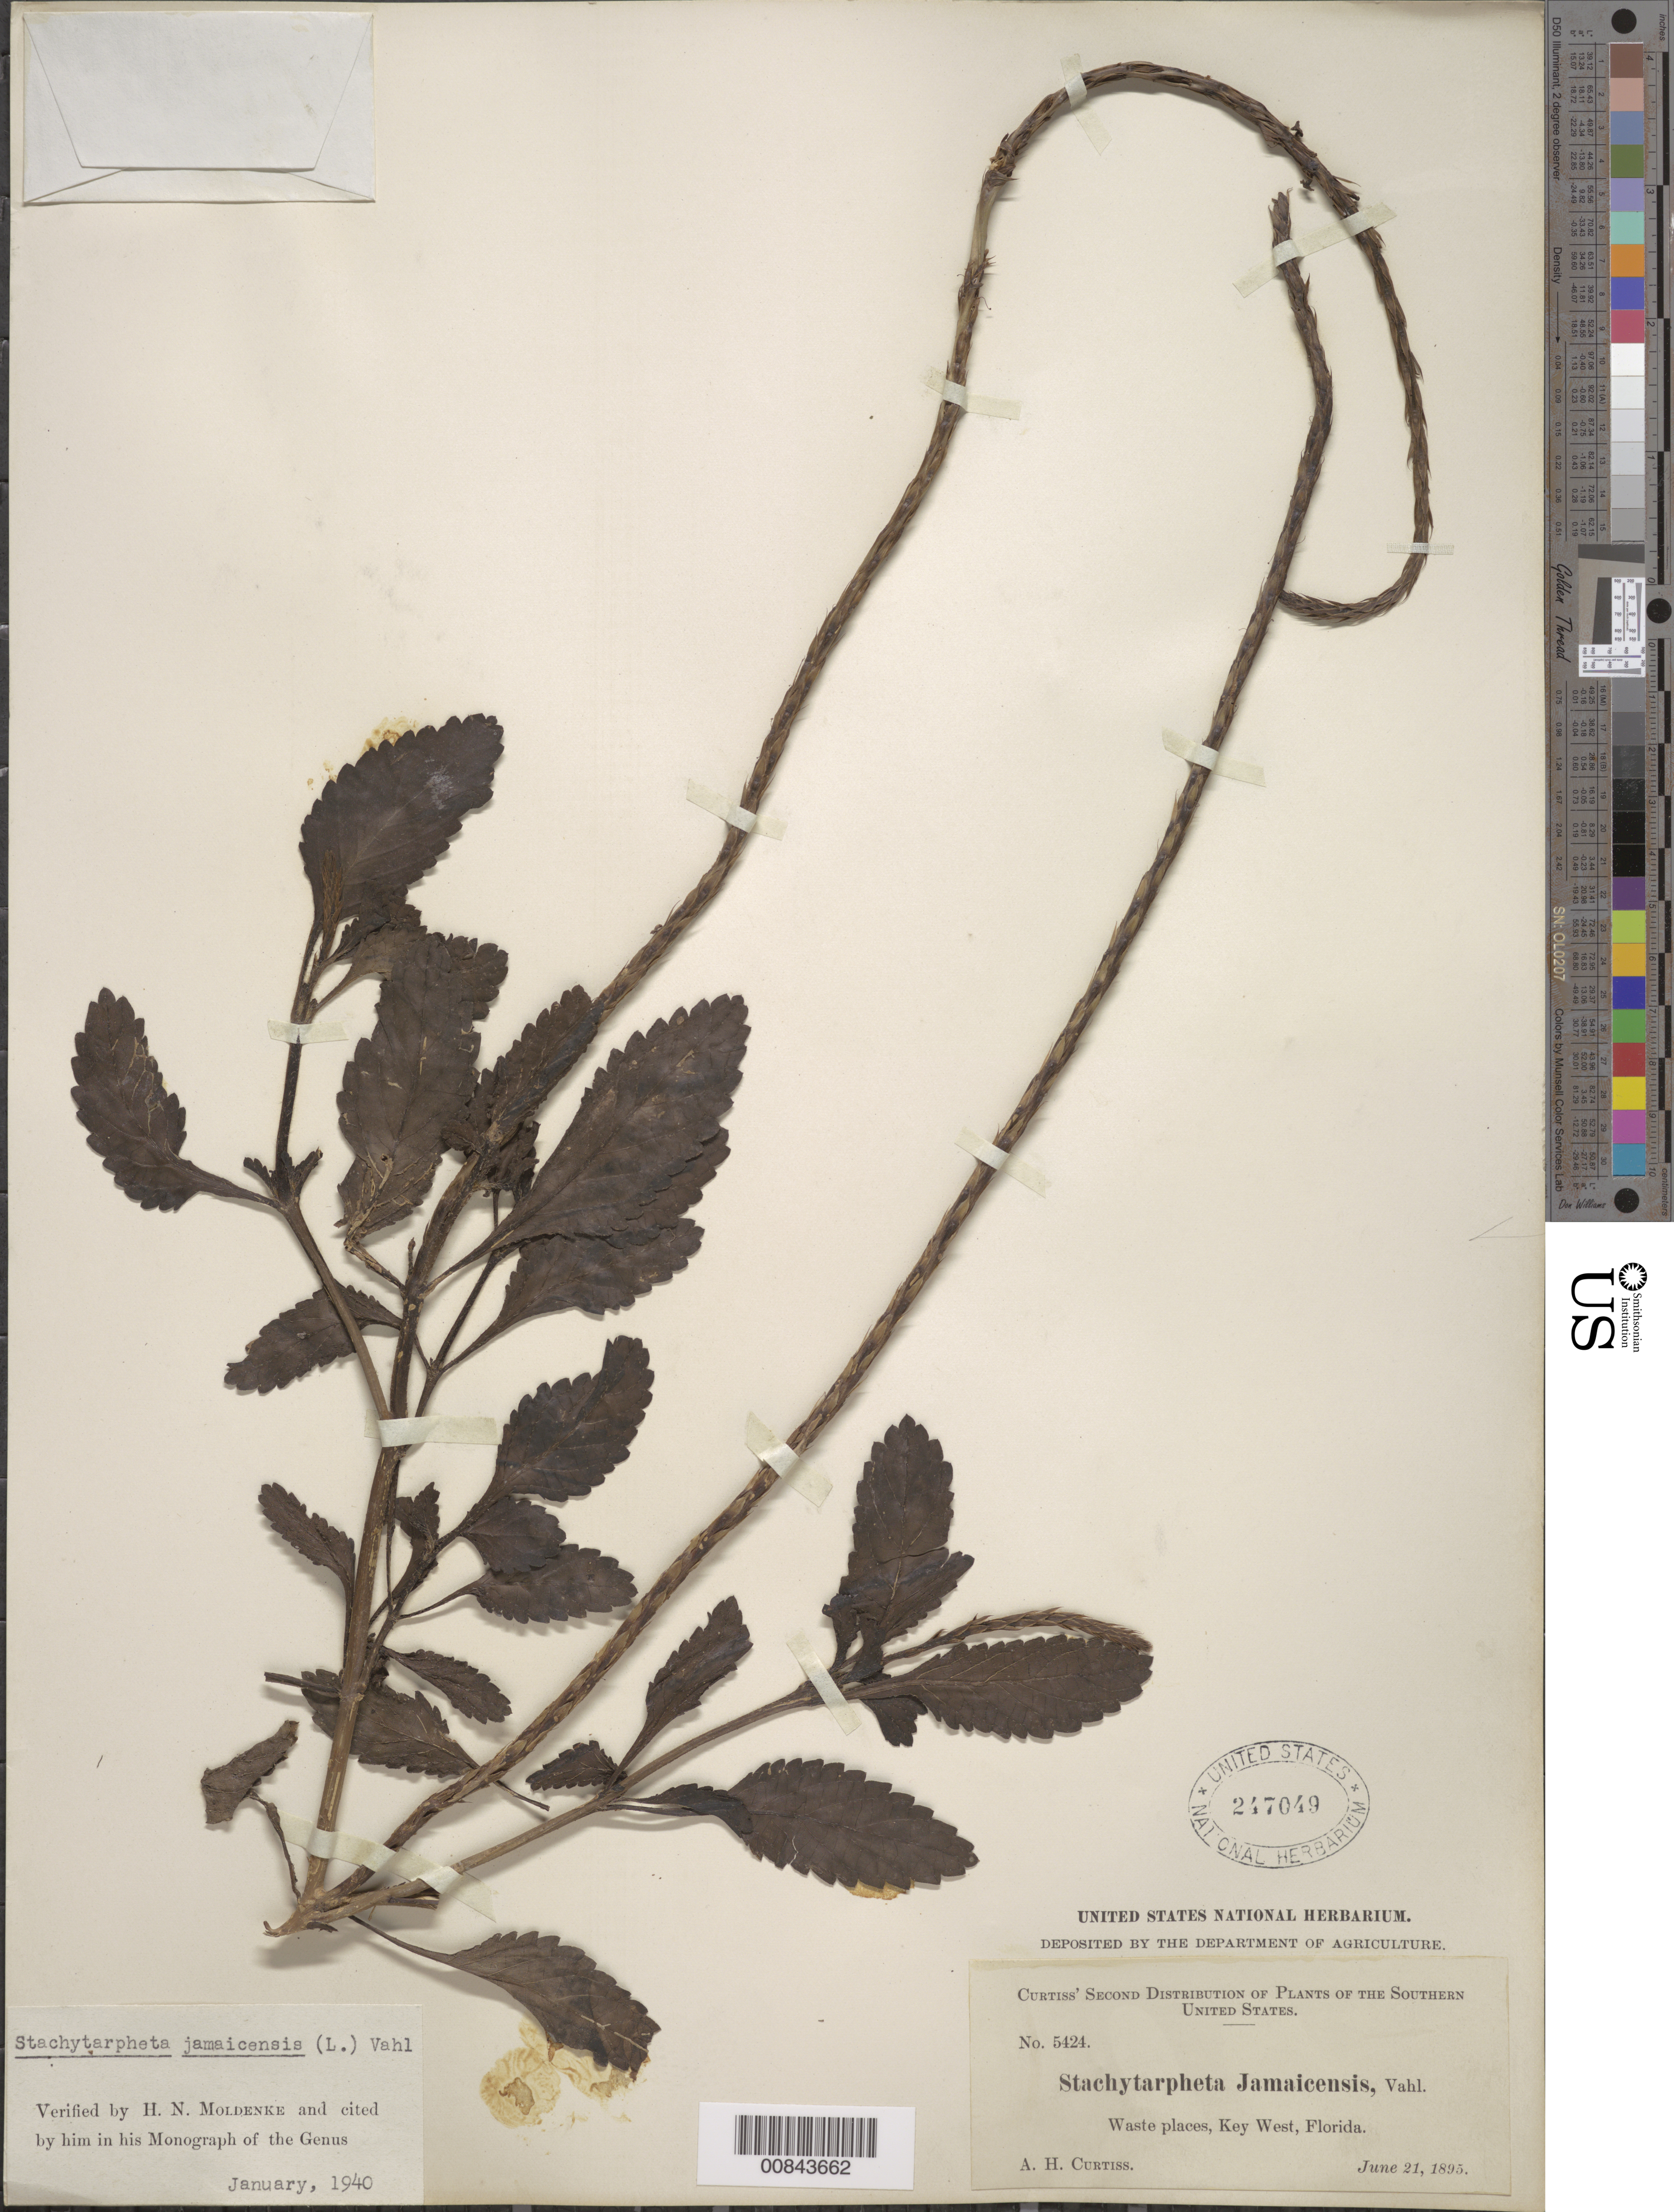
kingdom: Plantae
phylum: Tracheophyta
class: Magnoliopsida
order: Lamiales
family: Verbenaceae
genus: Stachytarpheta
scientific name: Stachytarpheta jamaicensis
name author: (L.) Vahl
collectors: A. H. Curtiss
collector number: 5424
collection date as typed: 21 Jun 1895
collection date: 1895-06-21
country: United States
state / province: Florida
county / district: Monroe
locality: Key West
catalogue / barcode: US 247049